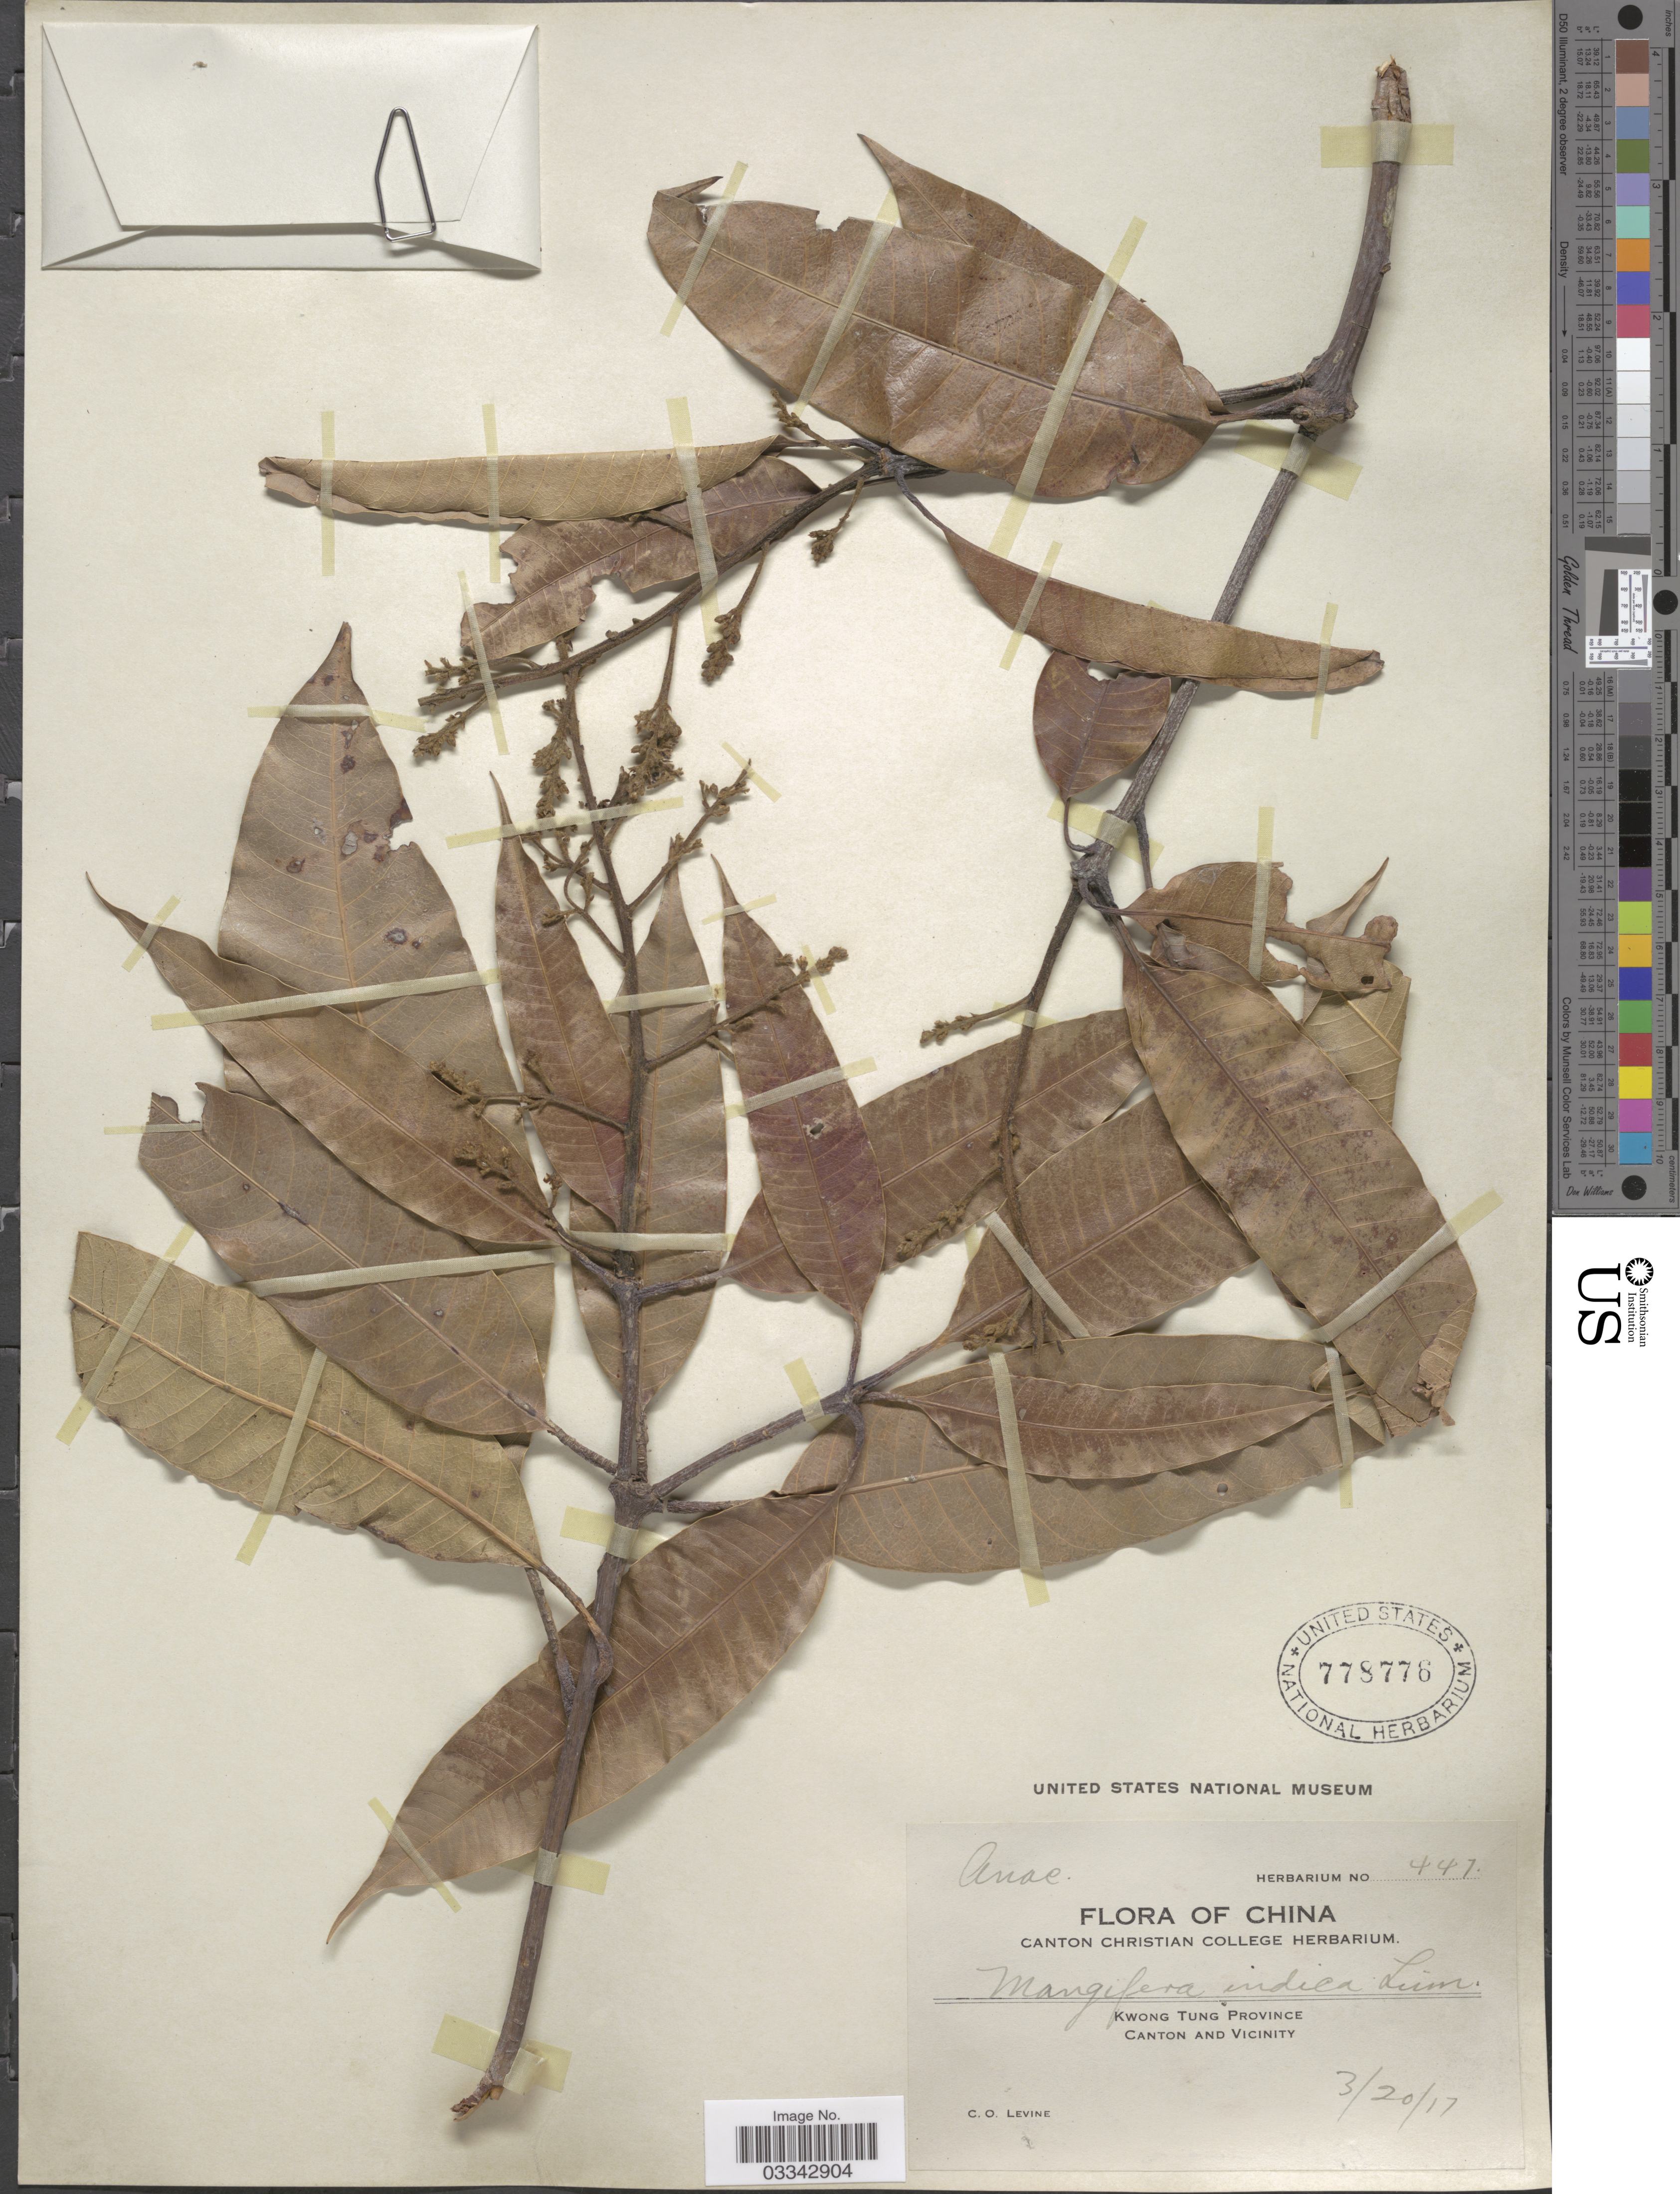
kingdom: Plantae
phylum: Tracheophyta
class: Magnoliopsida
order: Sapindales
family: Anacardiaceae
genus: Mangifera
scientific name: Mangifera indica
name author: L.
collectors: C. O. Levine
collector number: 447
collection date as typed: Transcribed d/m/y: 20/3/17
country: China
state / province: Guangdong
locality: Kwong Tung Province. Canton and Vicinity.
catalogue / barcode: US 778776